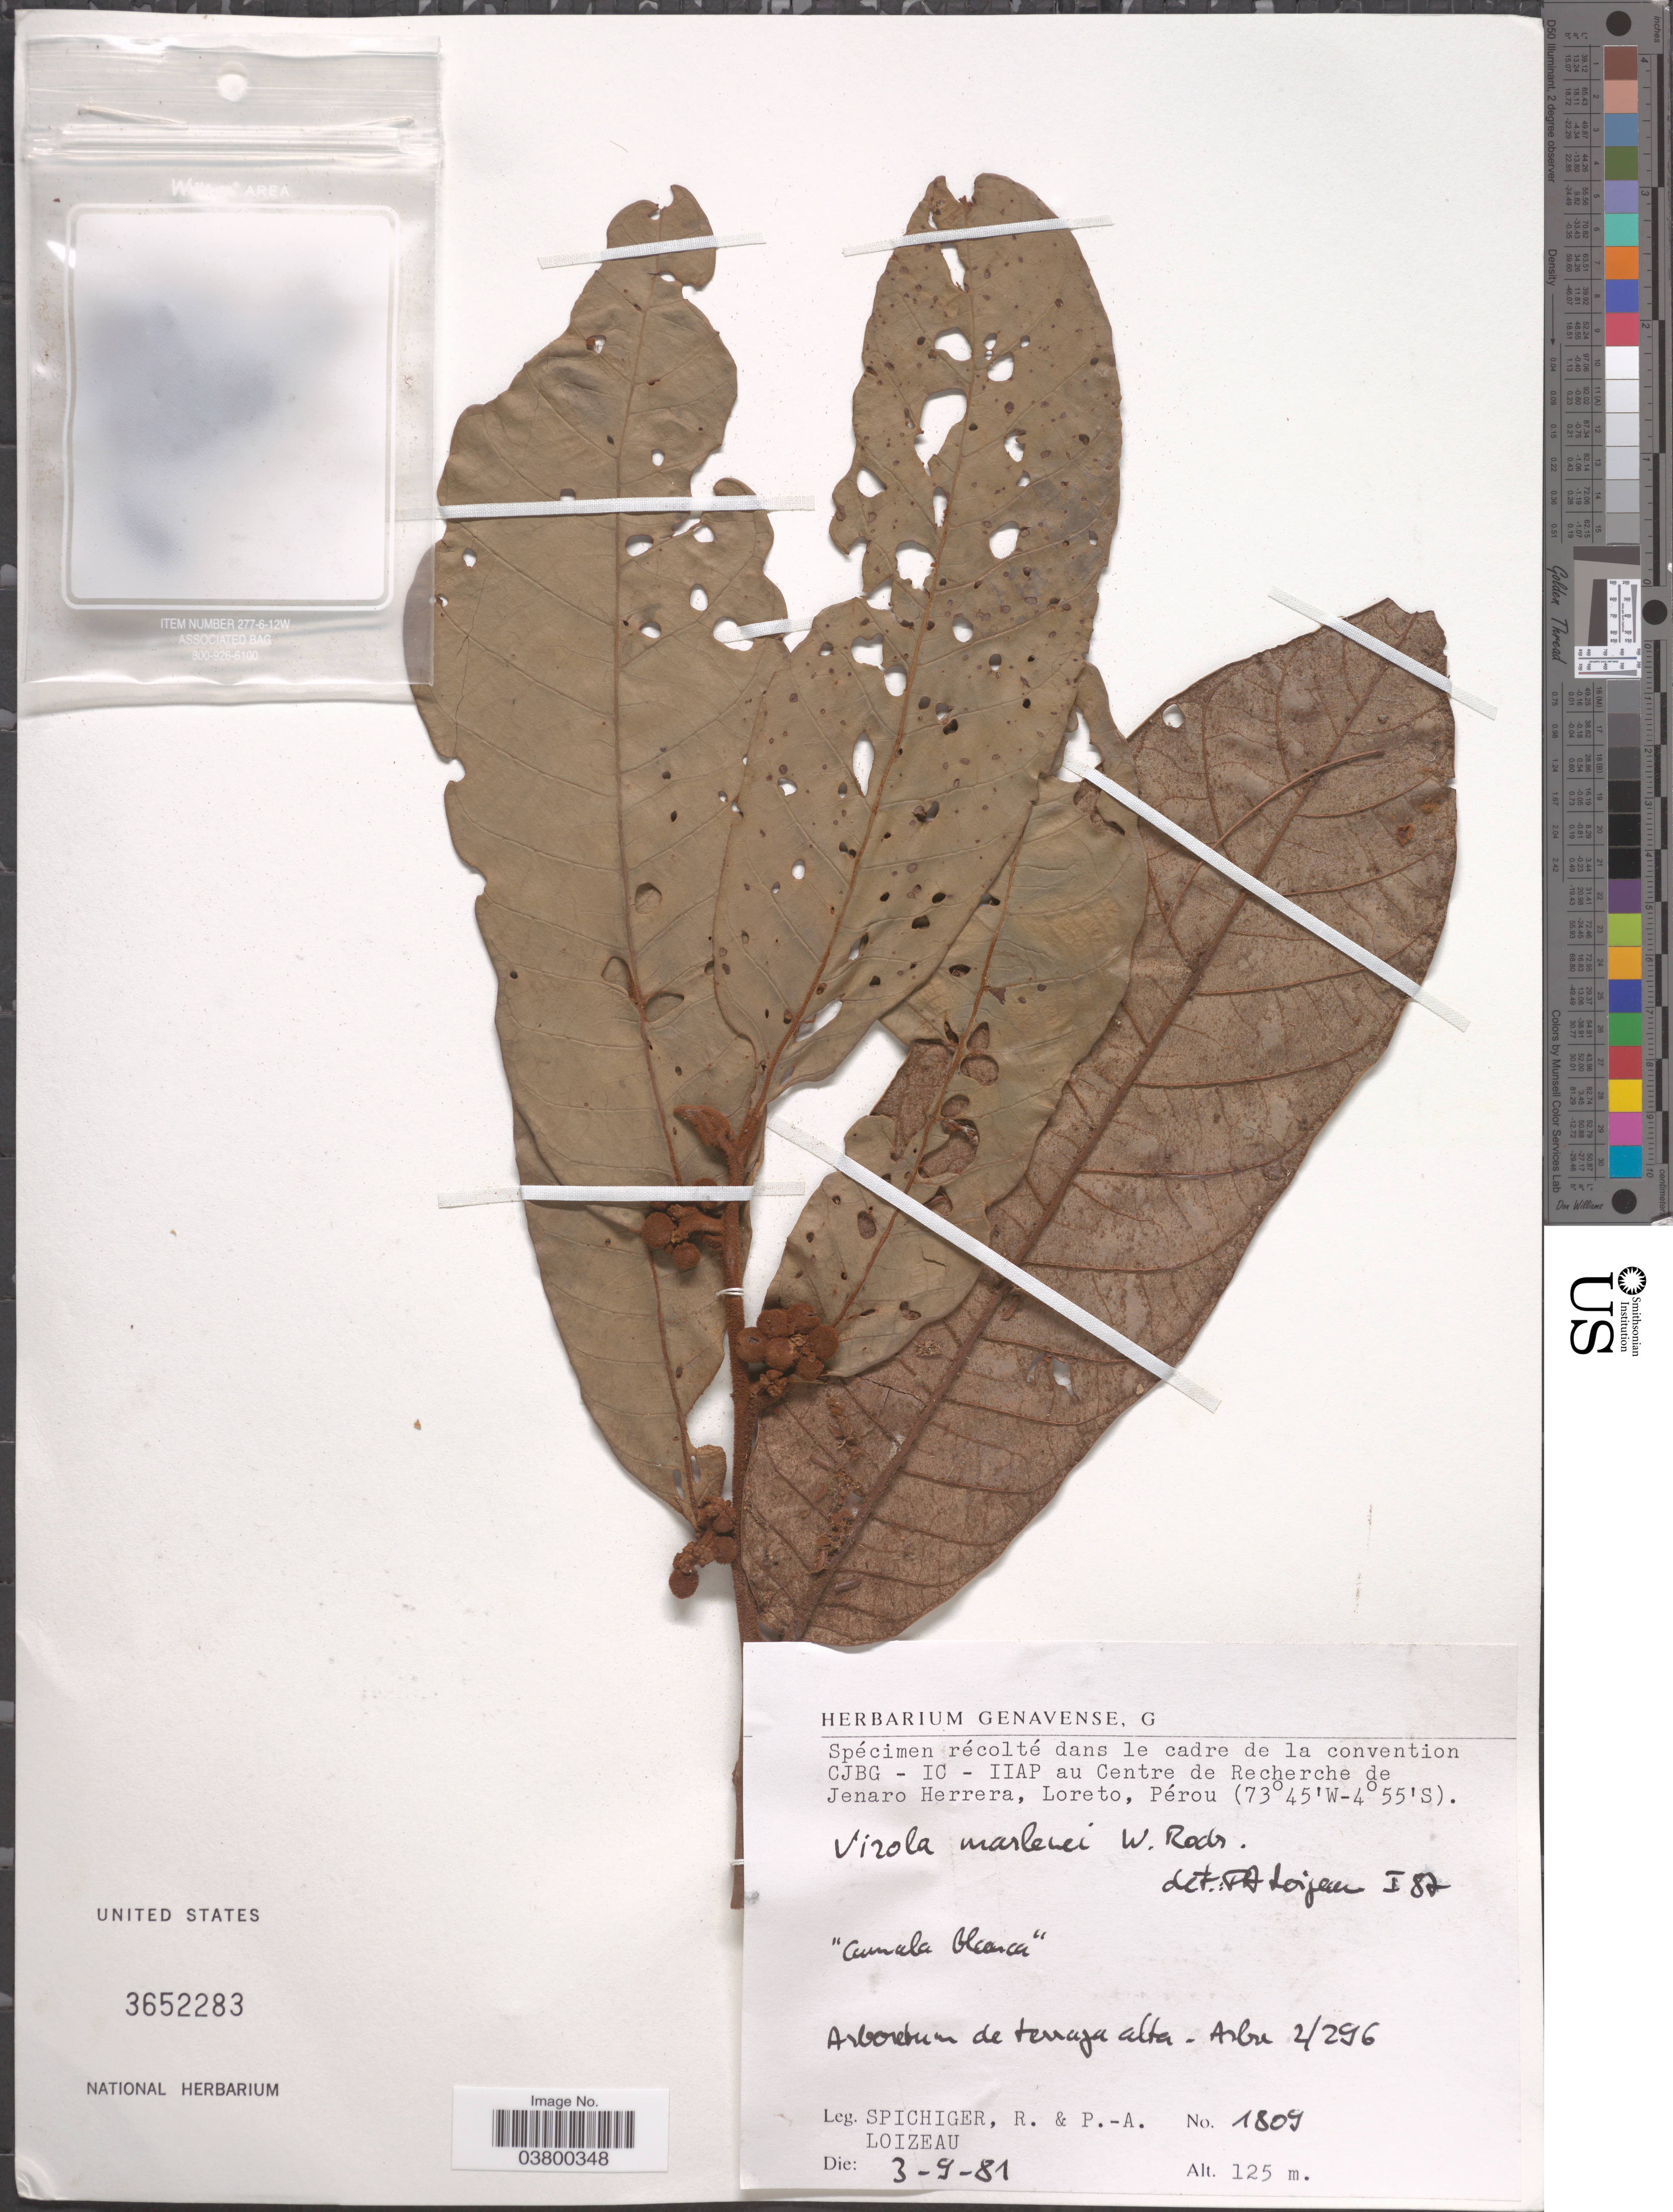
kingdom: Plantae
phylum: Tracheophyta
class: Magnoliopsida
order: Magnoliales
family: Myristicaceae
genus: Virola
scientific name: Virola marleneae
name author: W.A. Rodrigues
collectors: R. Spichiger & P. Loizeau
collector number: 1809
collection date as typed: Transcribed d/m/y: 3/9/81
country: Peru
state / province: Loreto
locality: Centre de Recherche de Jenaro Herrera, Loreto, Pérou. Arboretum de terraja alta - Arbre 2/296.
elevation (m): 125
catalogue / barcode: US 3652283